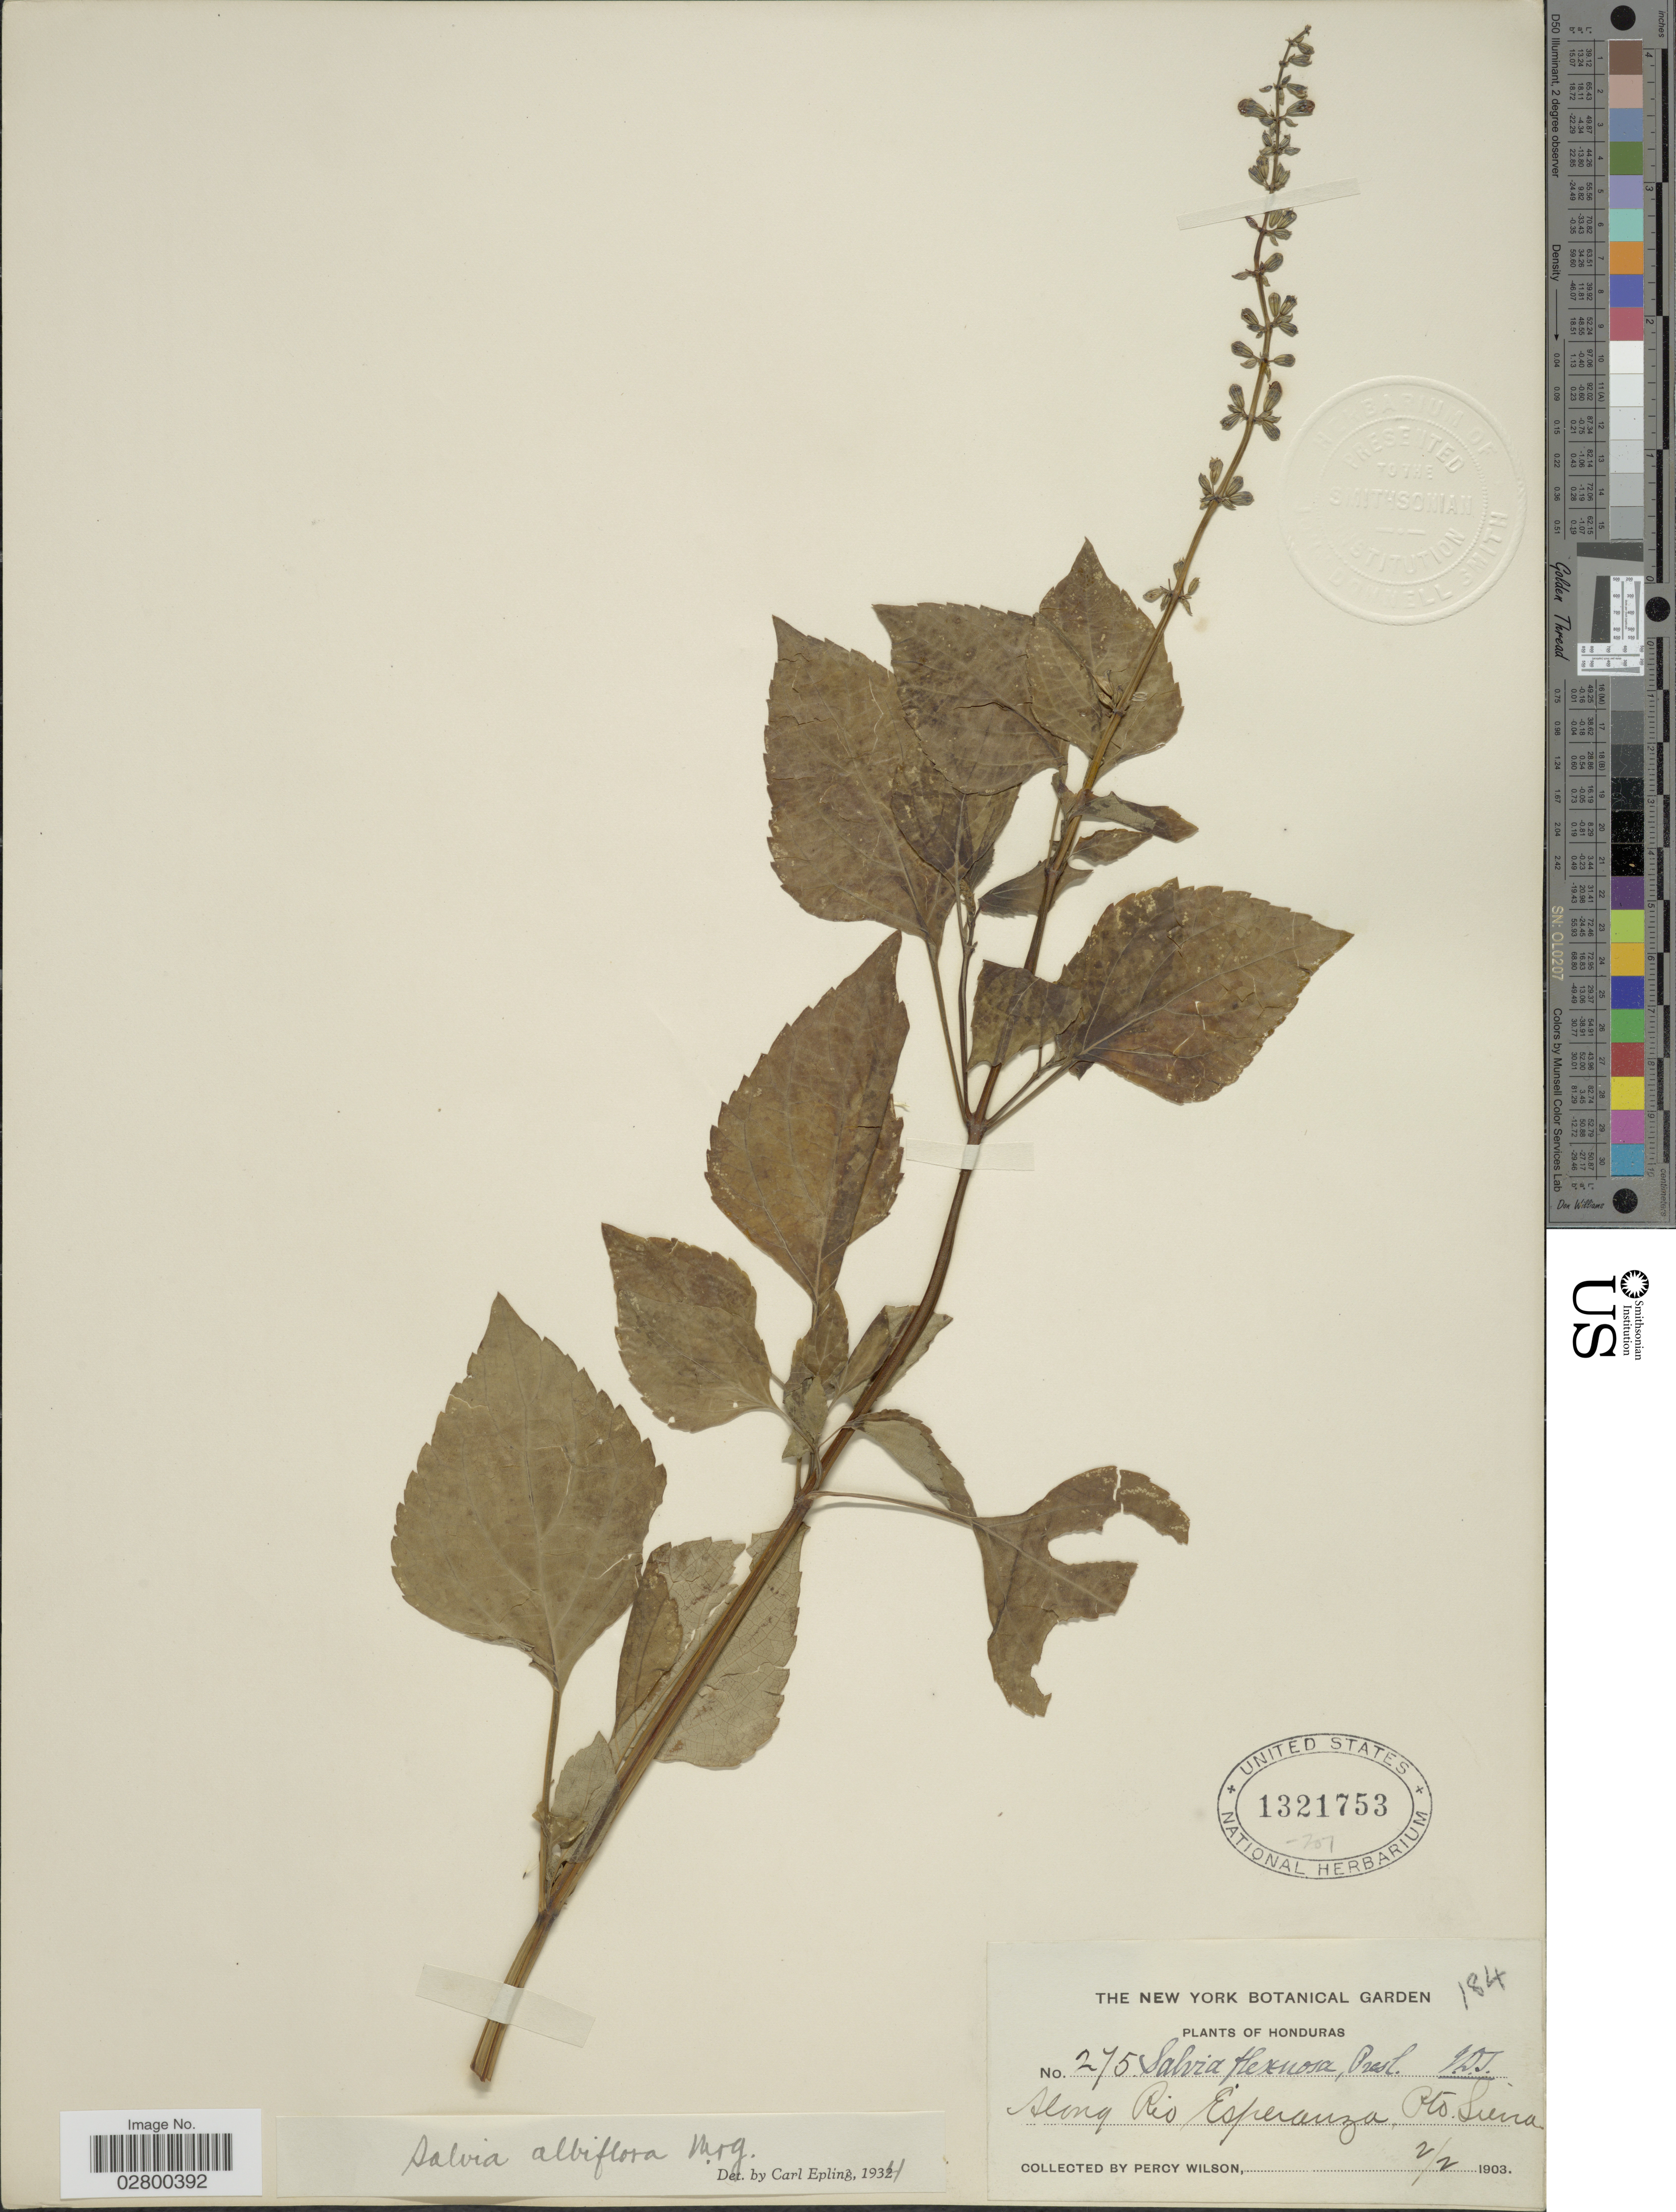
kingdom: Plantae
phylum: Tracheophyta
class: Magnoliopsida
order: Lamiales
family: Lamiaceae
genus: Salvia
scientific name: Salvia albiflora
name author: M. Martens & Galeotti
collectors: P. Wilson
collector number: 275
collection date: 1903-02-02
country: Honduras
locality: Along Rio Esperanza, Pto. Sierra.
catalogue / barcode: US 1321753